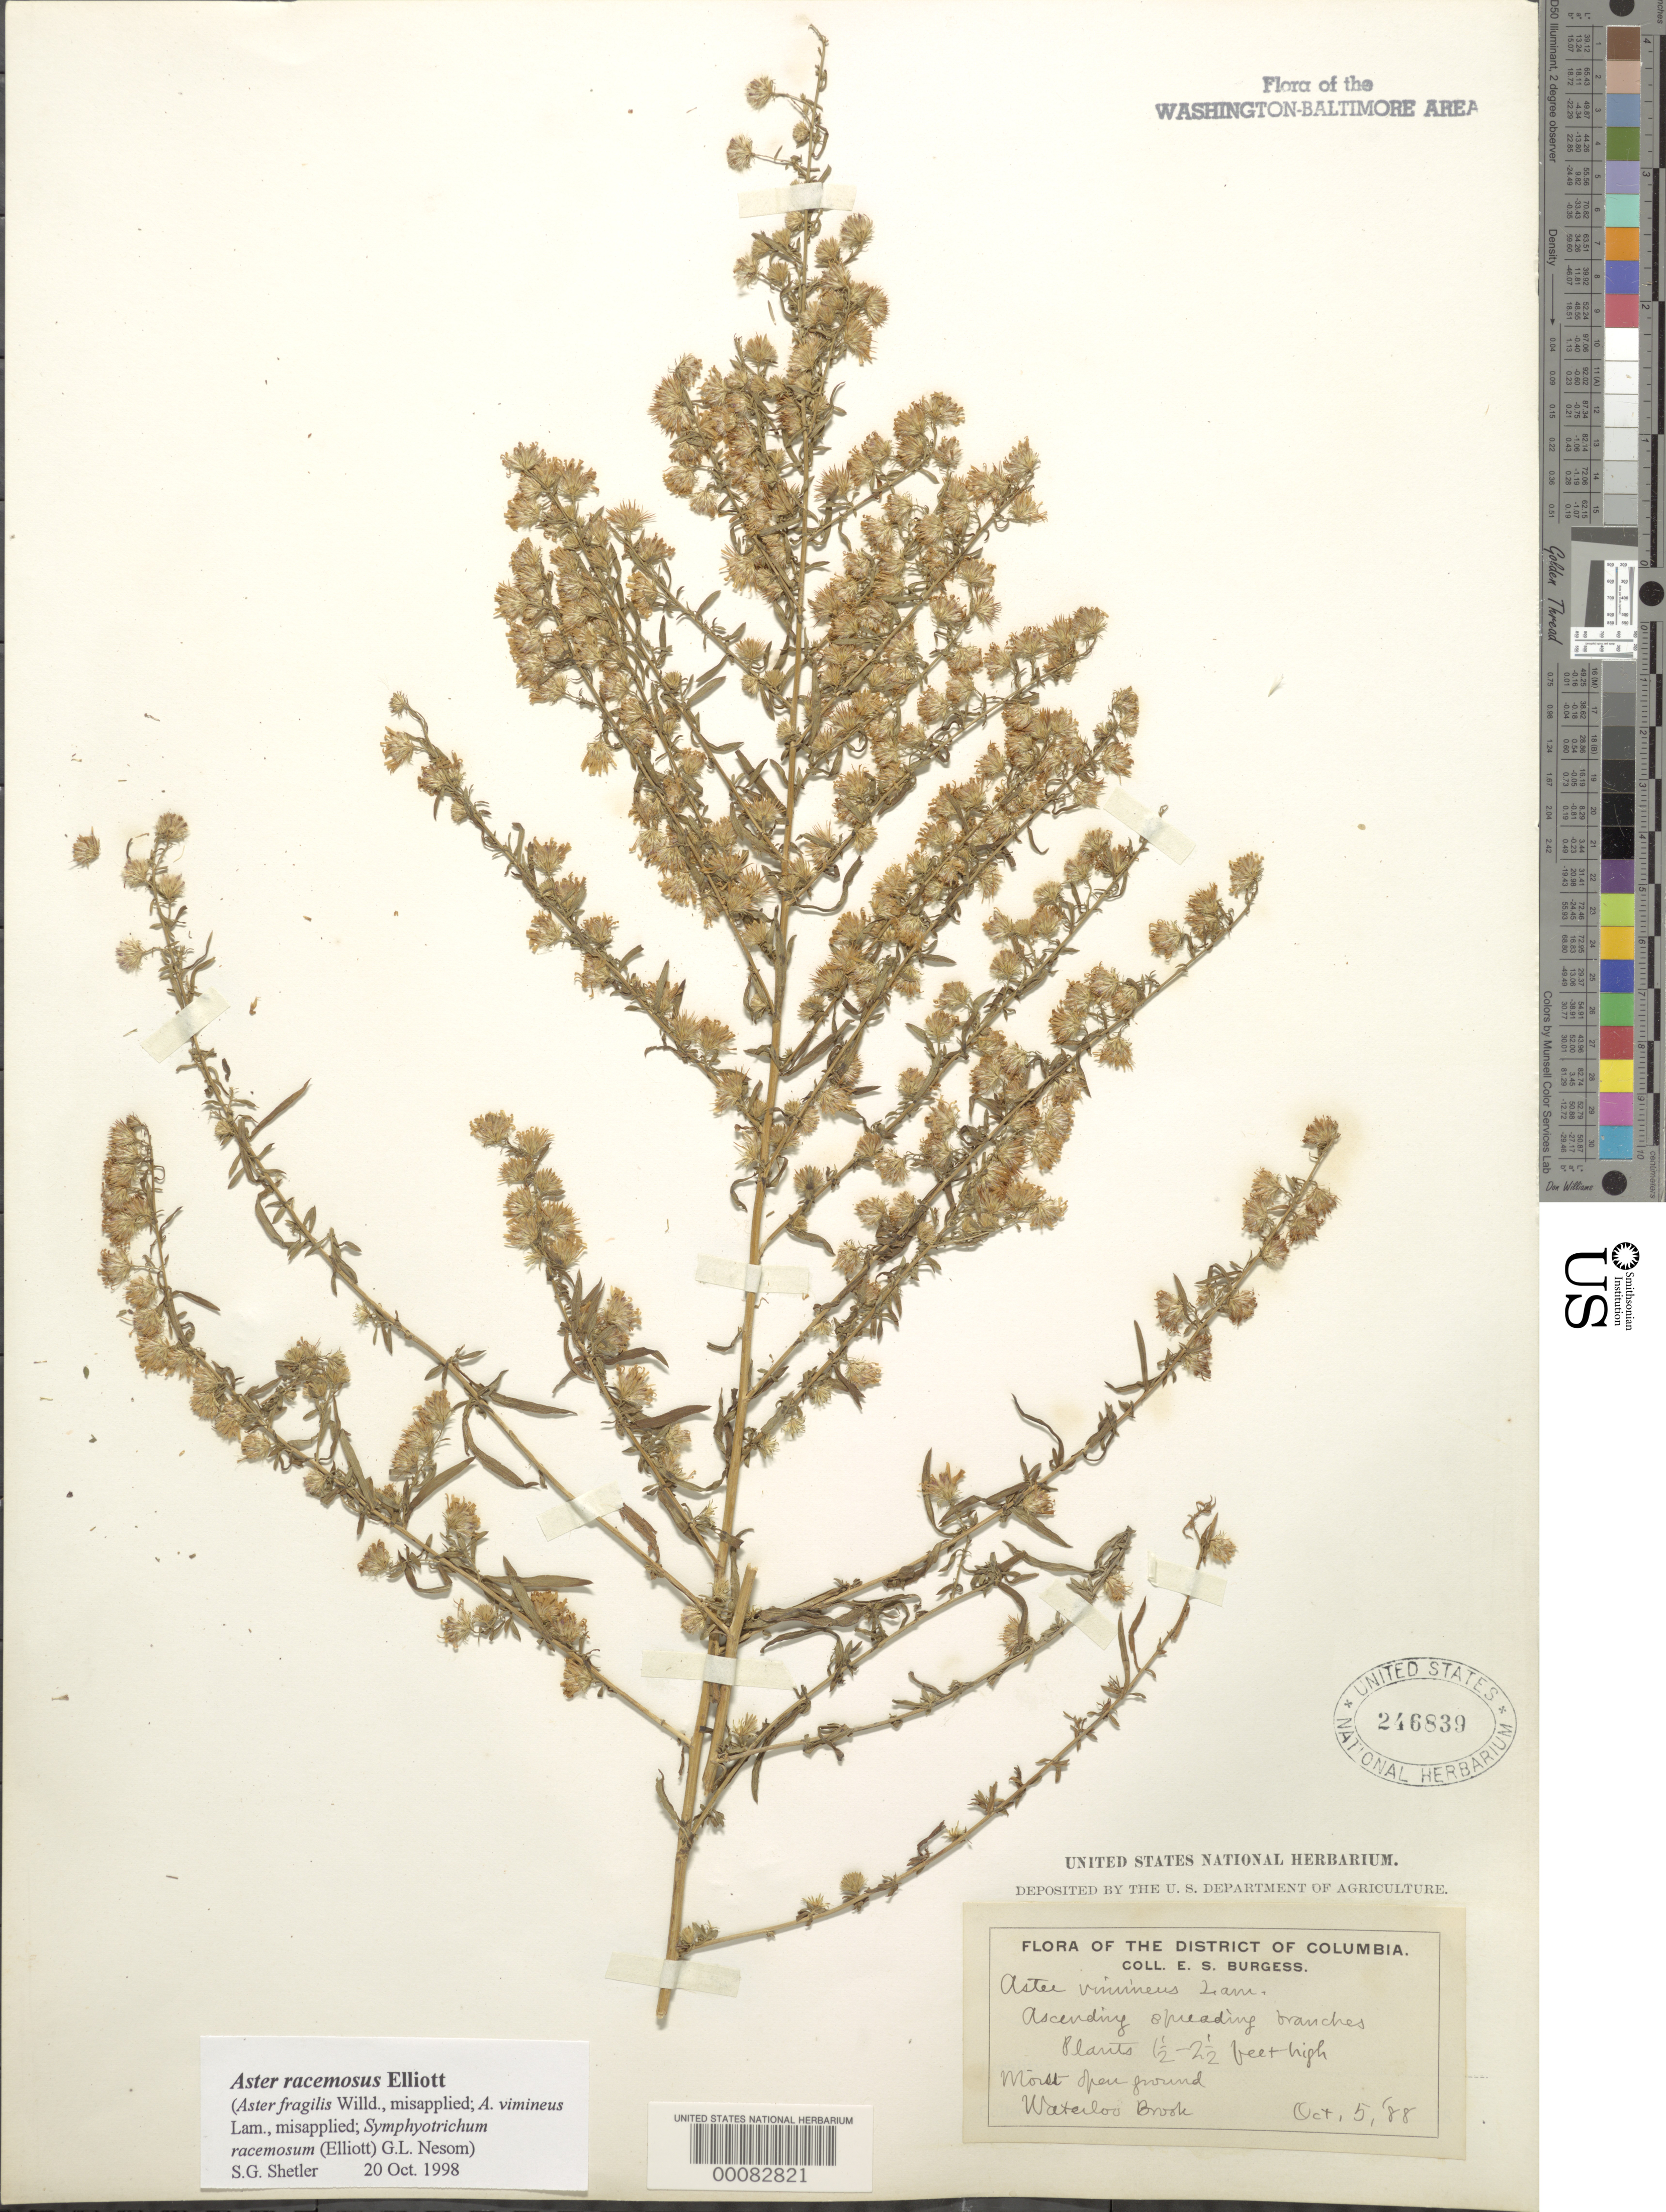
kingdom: Plantae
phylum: Tracheophyta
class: Magnoliopsida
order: Asterales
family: Asteraceae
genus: Symphyotrichum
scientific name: Symphyotrichum racemosum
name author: (Elliott) G.L. Nesom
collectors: E. Burgess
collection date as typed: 05 Oct 1888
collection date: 1888-10-05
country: United States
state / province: Virginia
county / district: Arlington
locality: Waterloo Brook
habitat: Moist open ground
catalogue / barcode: US 246839